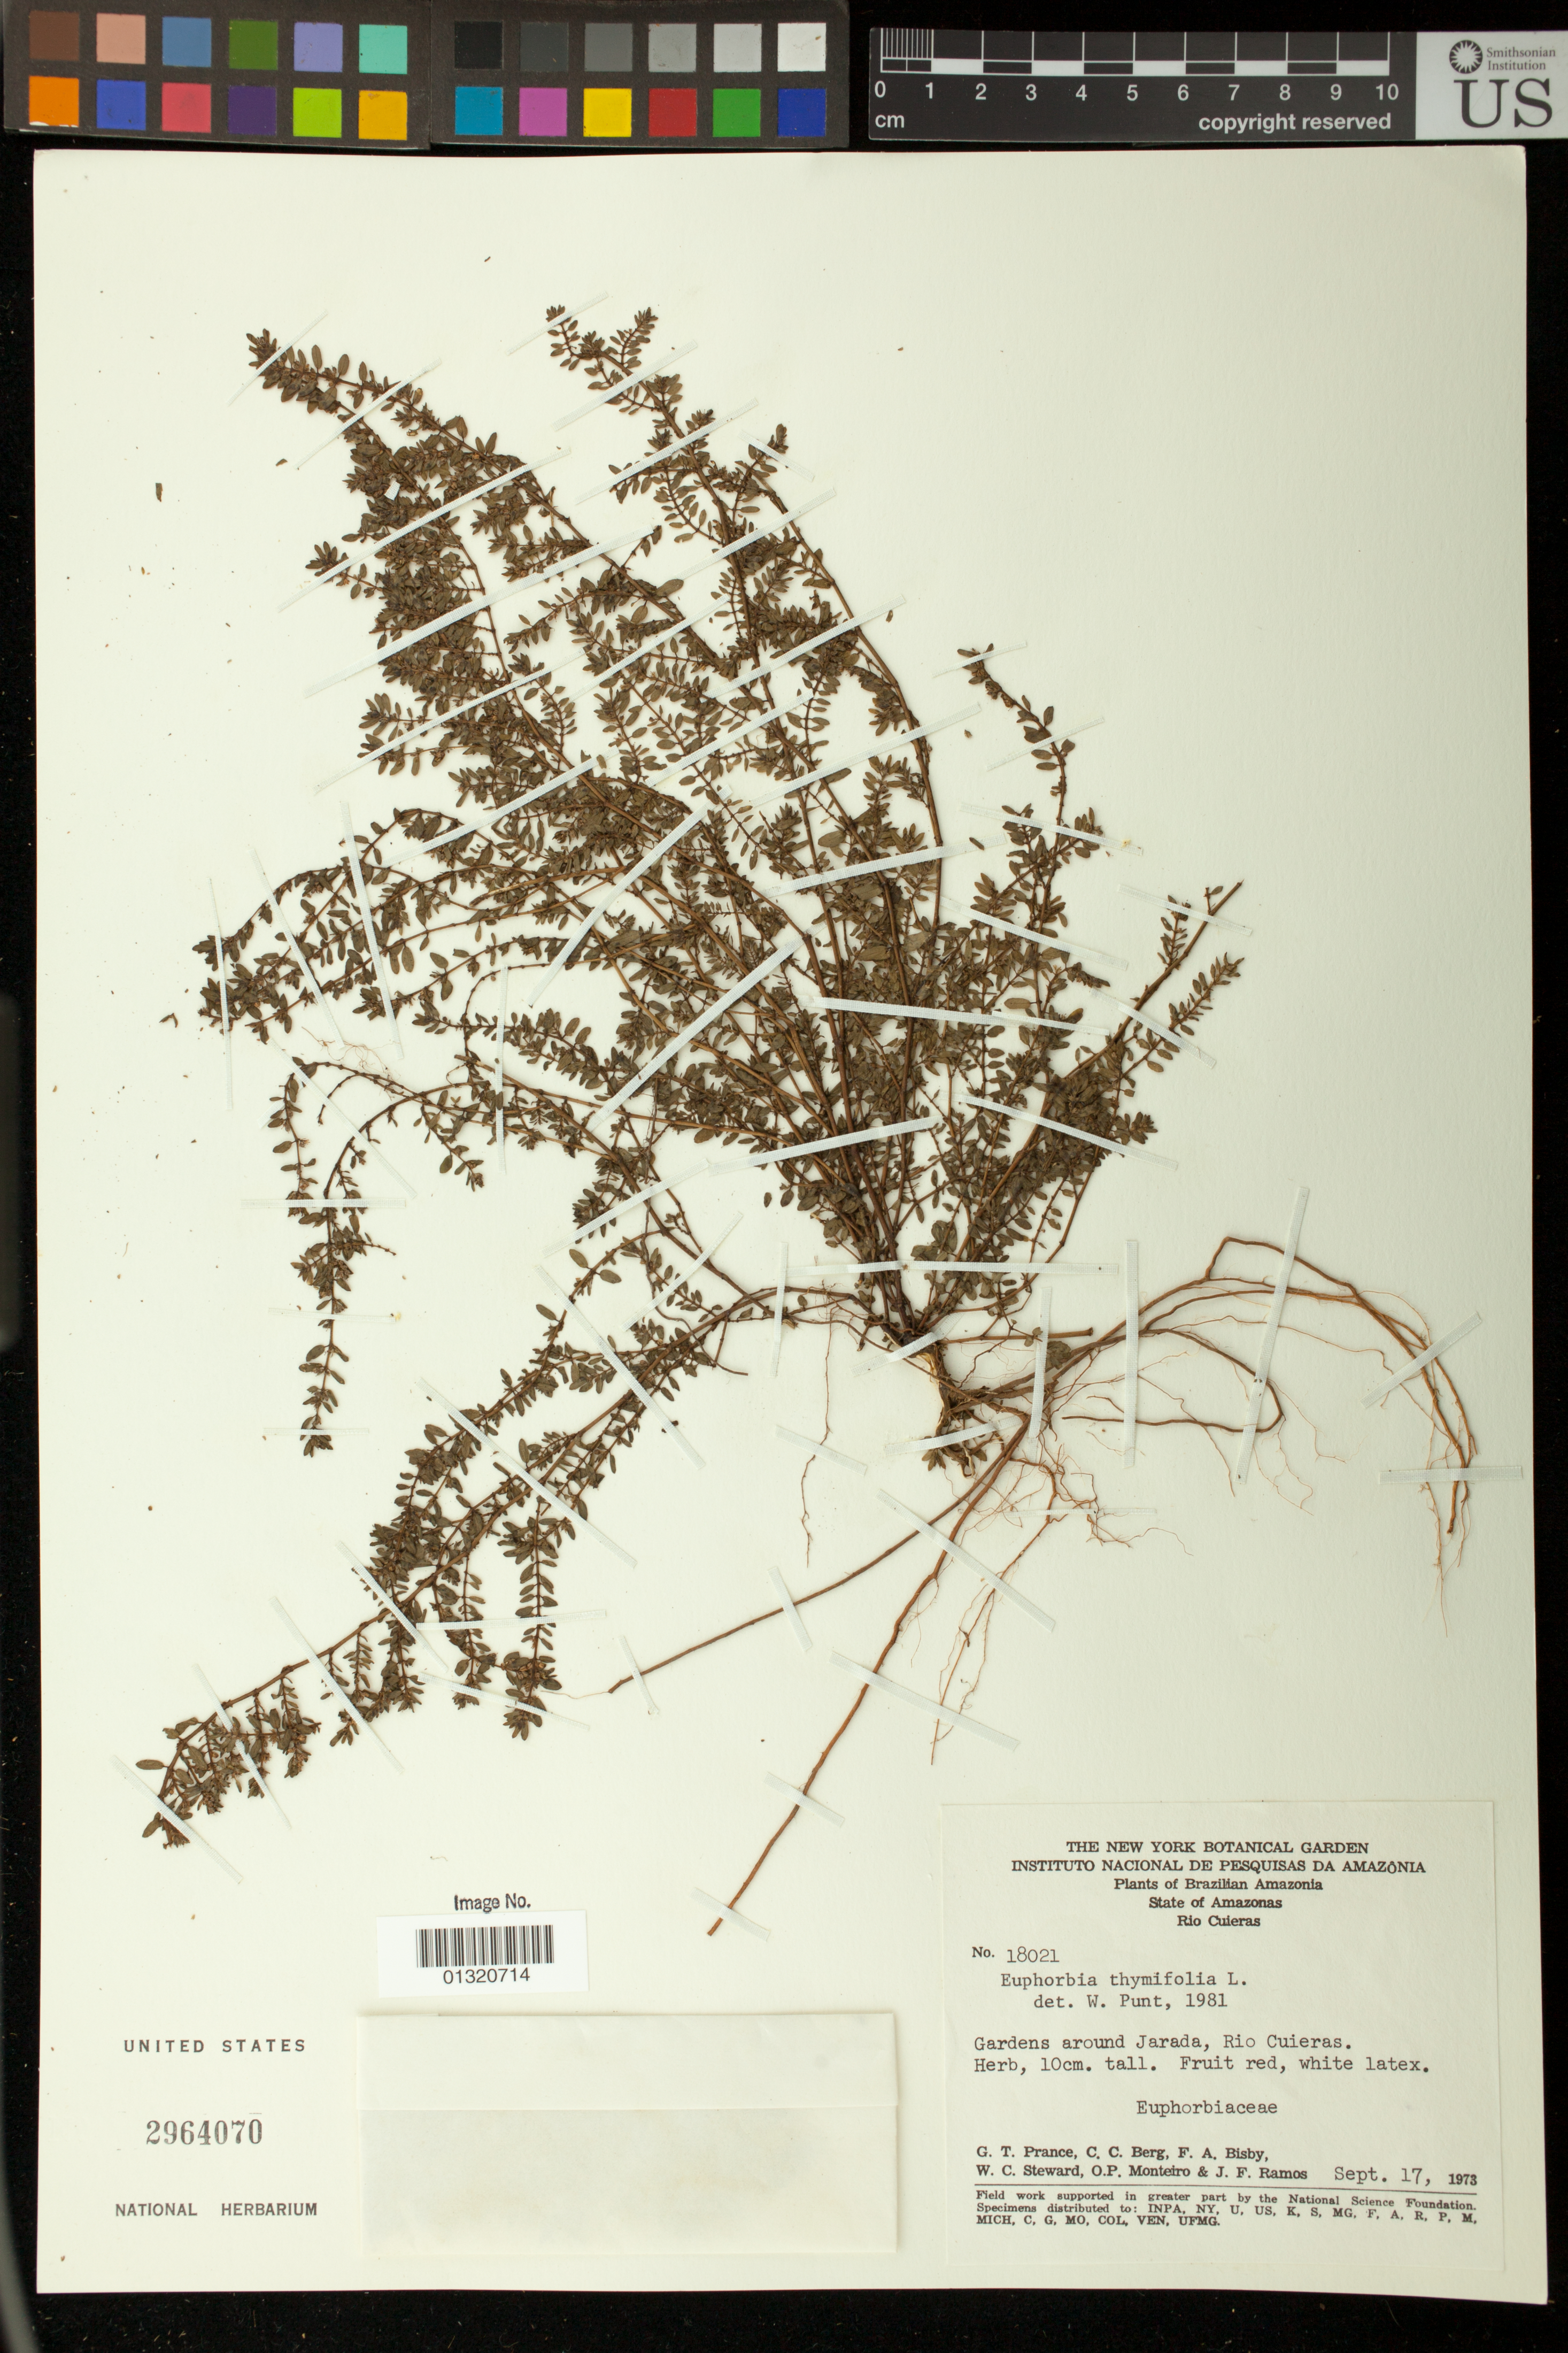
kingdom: Plantae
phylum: Tracheophyta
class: Magnoliopsida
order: Malpighiales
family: Euphorbiaceae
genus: Euphorbia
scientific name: Euphorbia thymifolia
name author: L.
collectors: G. T. Prance, C. C. Berg, F. A. Bisby, W. C. Steward, O. P. Monteiro & J. F. Ramos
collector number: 18021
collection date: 1973-09-17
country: Brazil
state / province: Amazonas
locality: Jarada, Rio Cuieras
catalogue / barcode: US 2964070